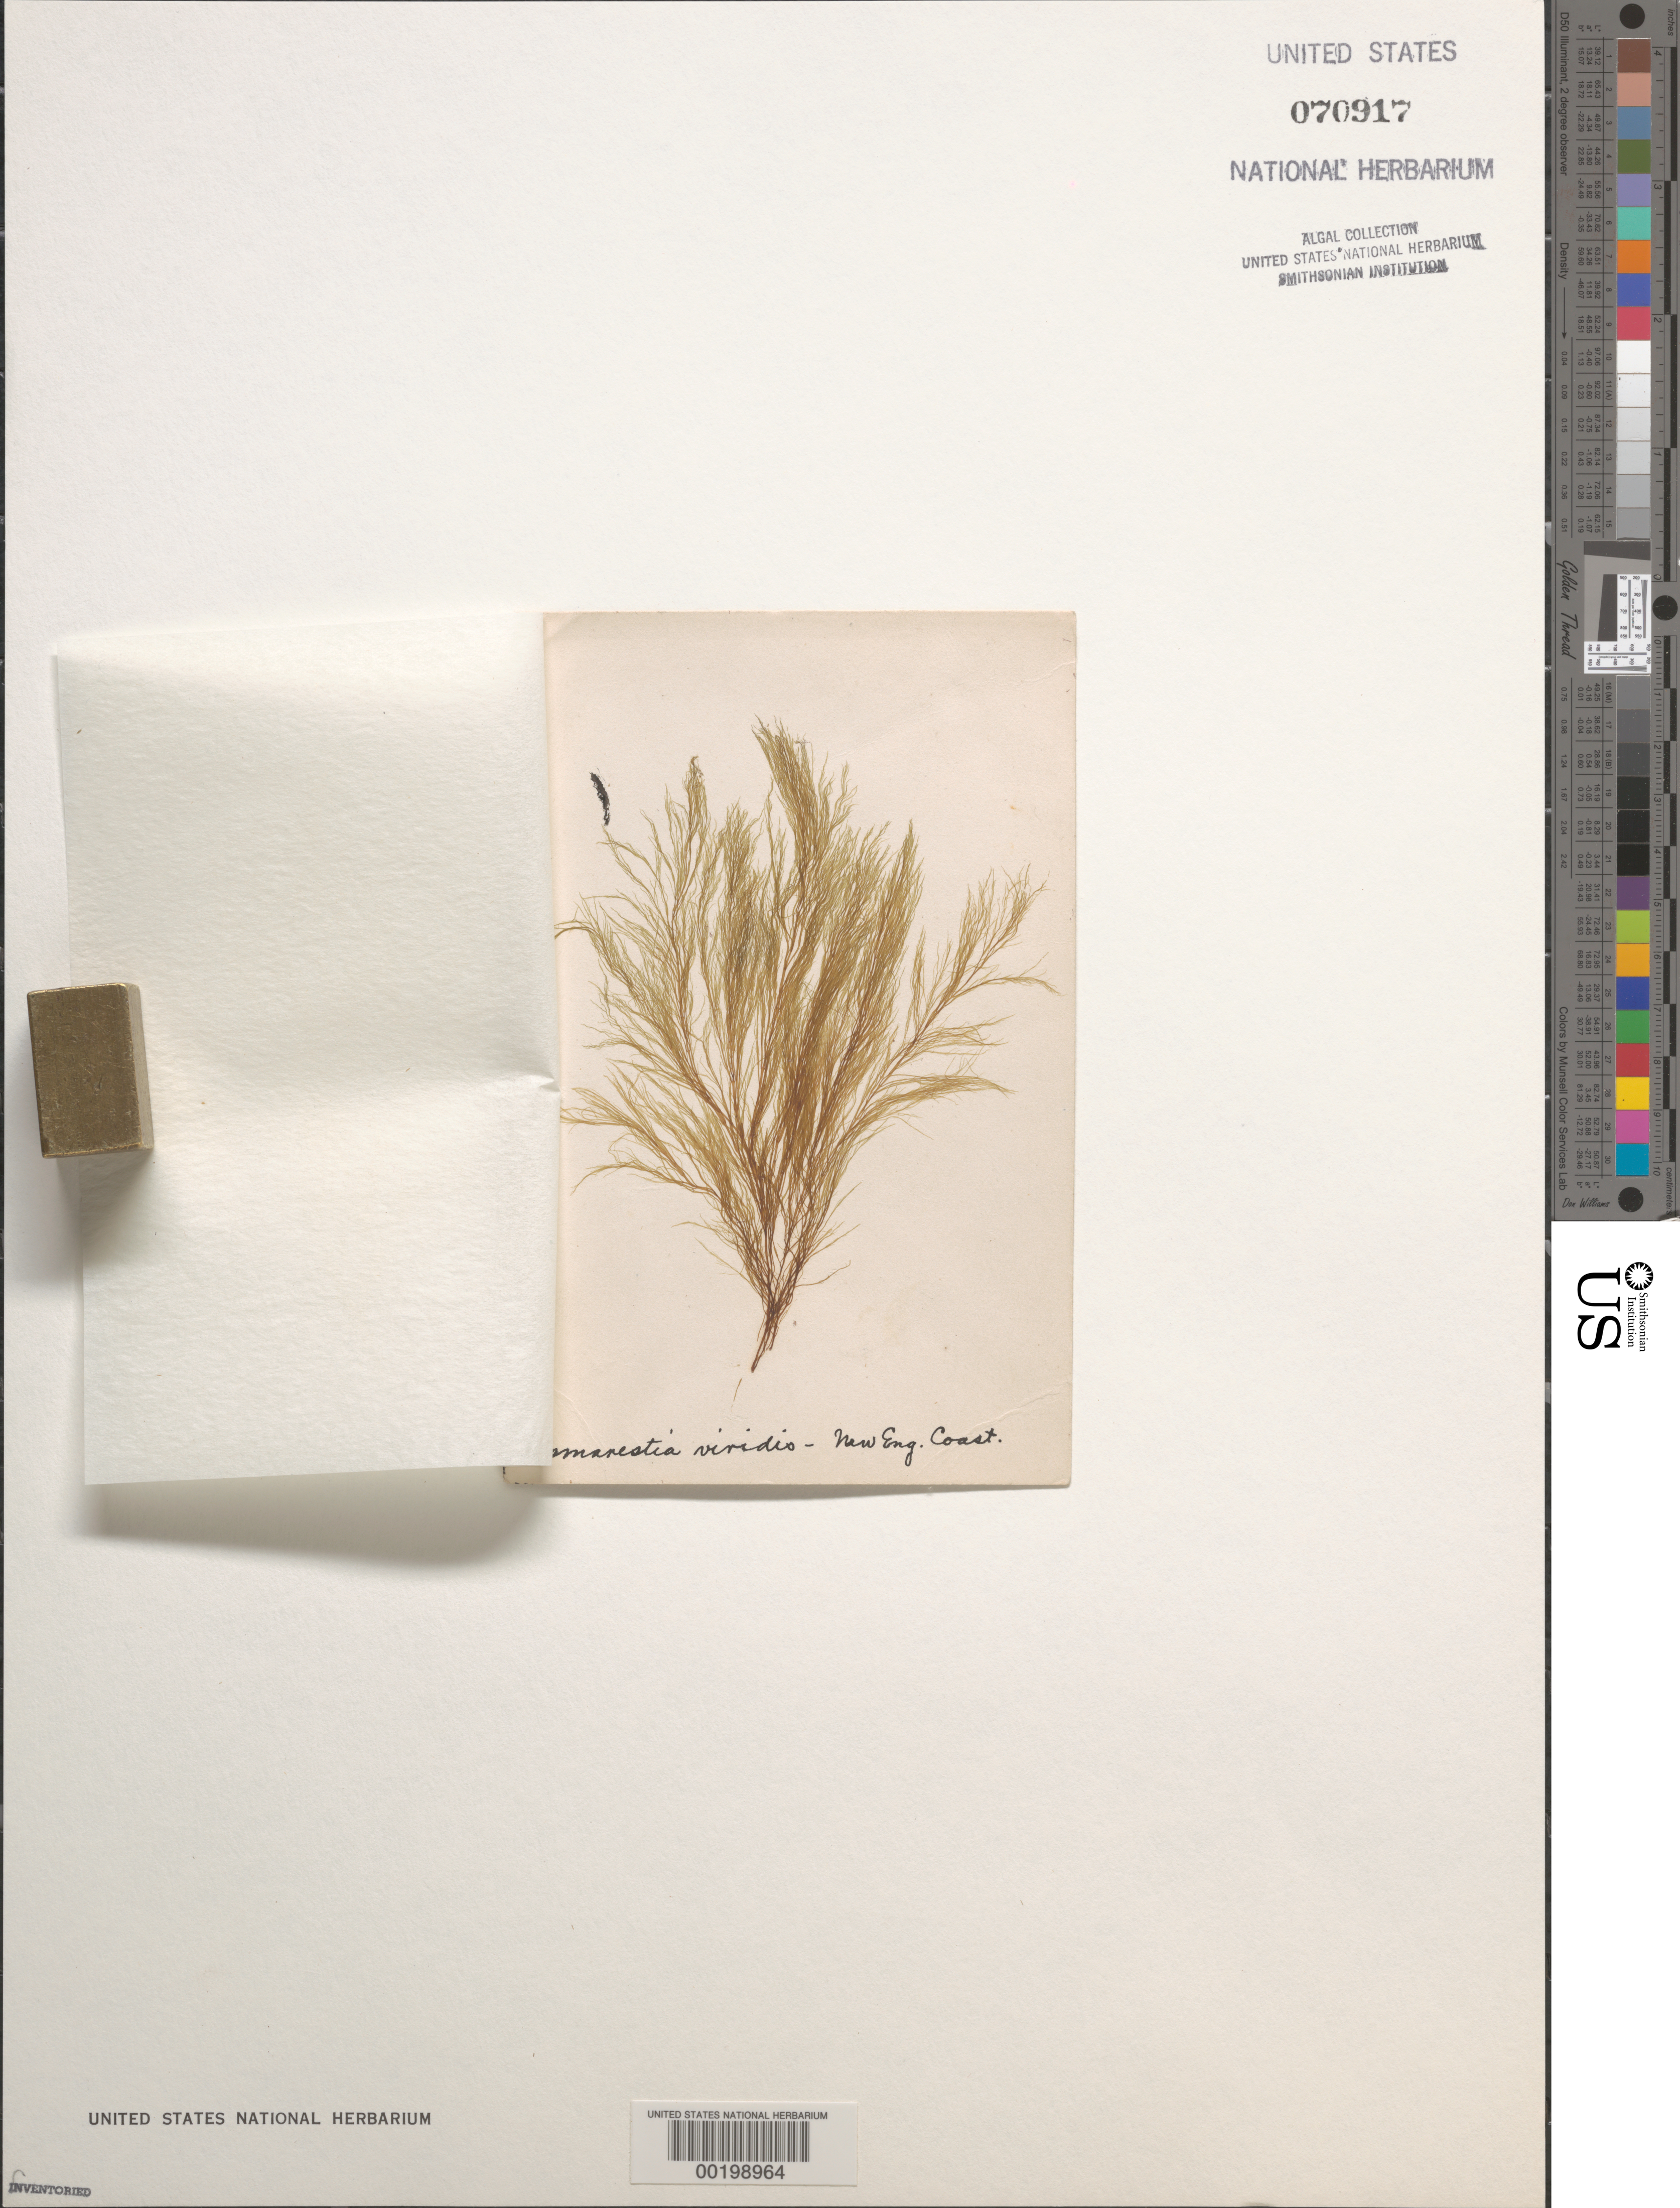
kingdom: Chromista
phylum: Ochrophyta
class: Phaeophyceae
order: Desmarestiales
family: Desmarestiaceae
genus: Desmarestia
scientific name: Desmarestia viridis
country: United States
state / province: New England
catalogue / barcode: US 70917